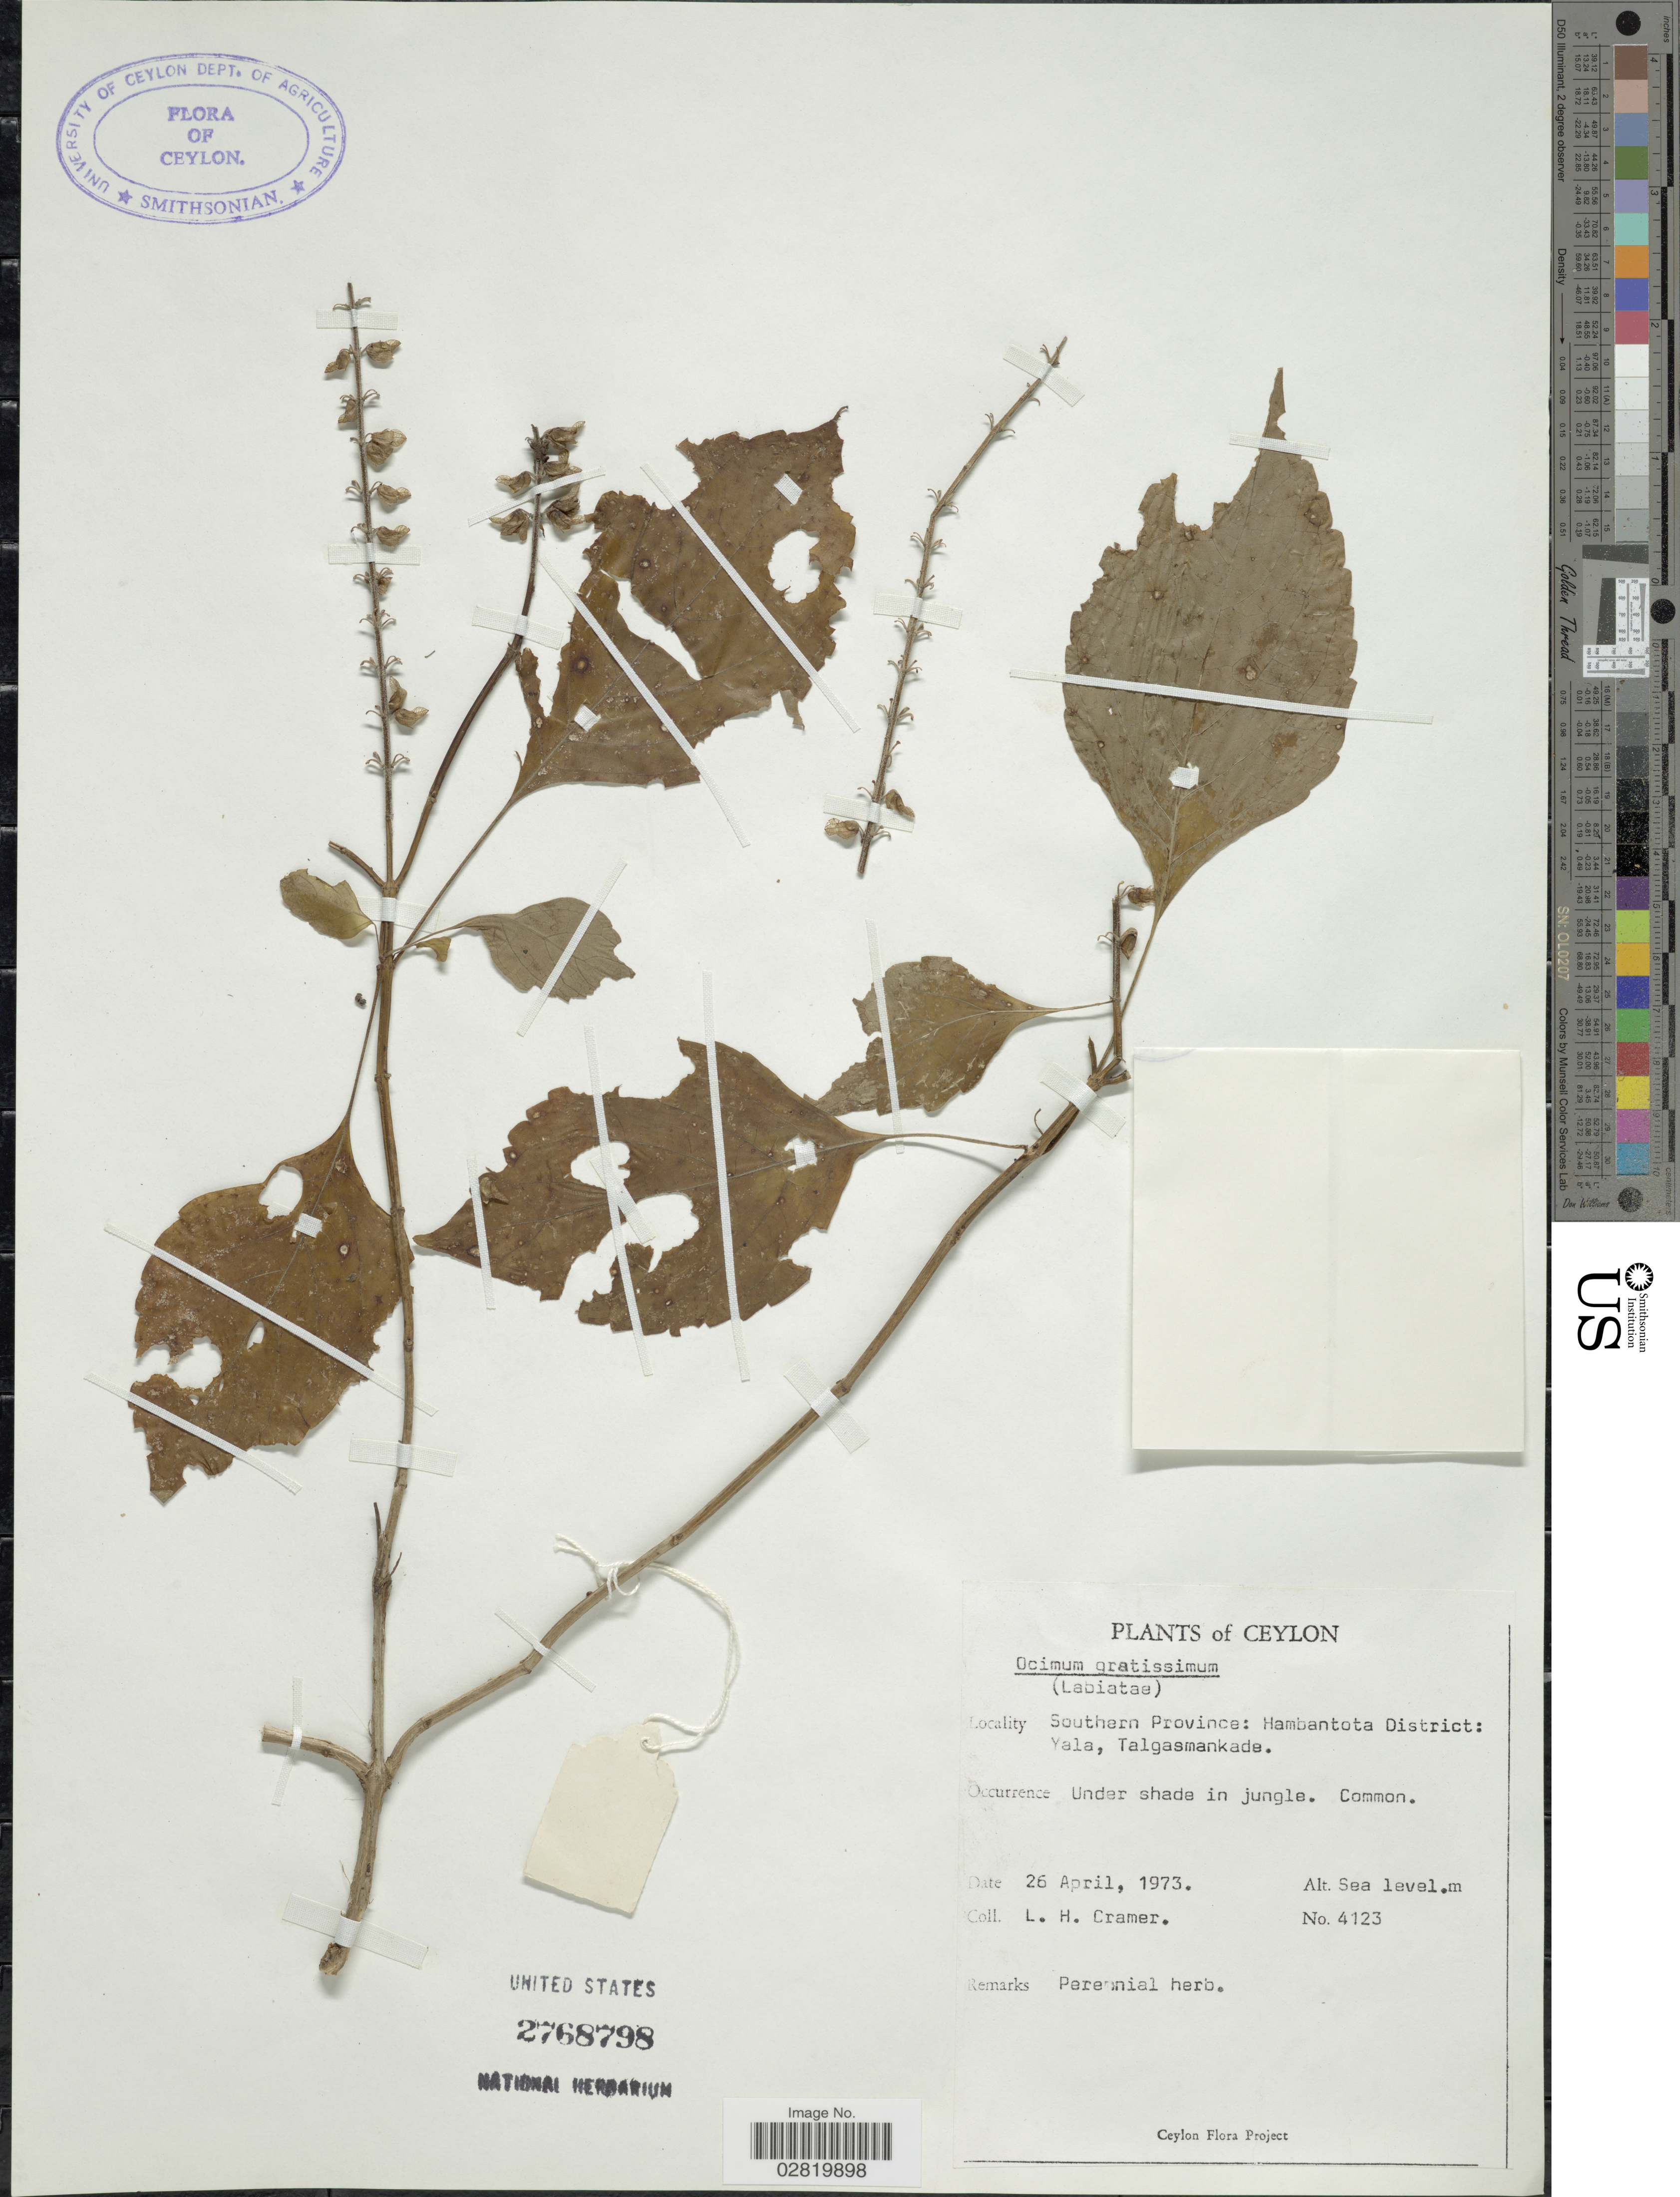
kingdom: Plantae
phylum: Tracheophyta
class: Magnoliopsida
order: Lamiales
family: Lamiaceae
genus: Ocimum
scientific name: Ocimum gratissimum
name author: L.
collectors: L. H. Cramer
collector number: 4123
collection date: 1973-04-26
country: Sri Lanka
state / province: Southern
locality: Ceylon, Southern Province: Hambantota District: Yala, Talgasmankade.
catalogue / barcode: US 2768798